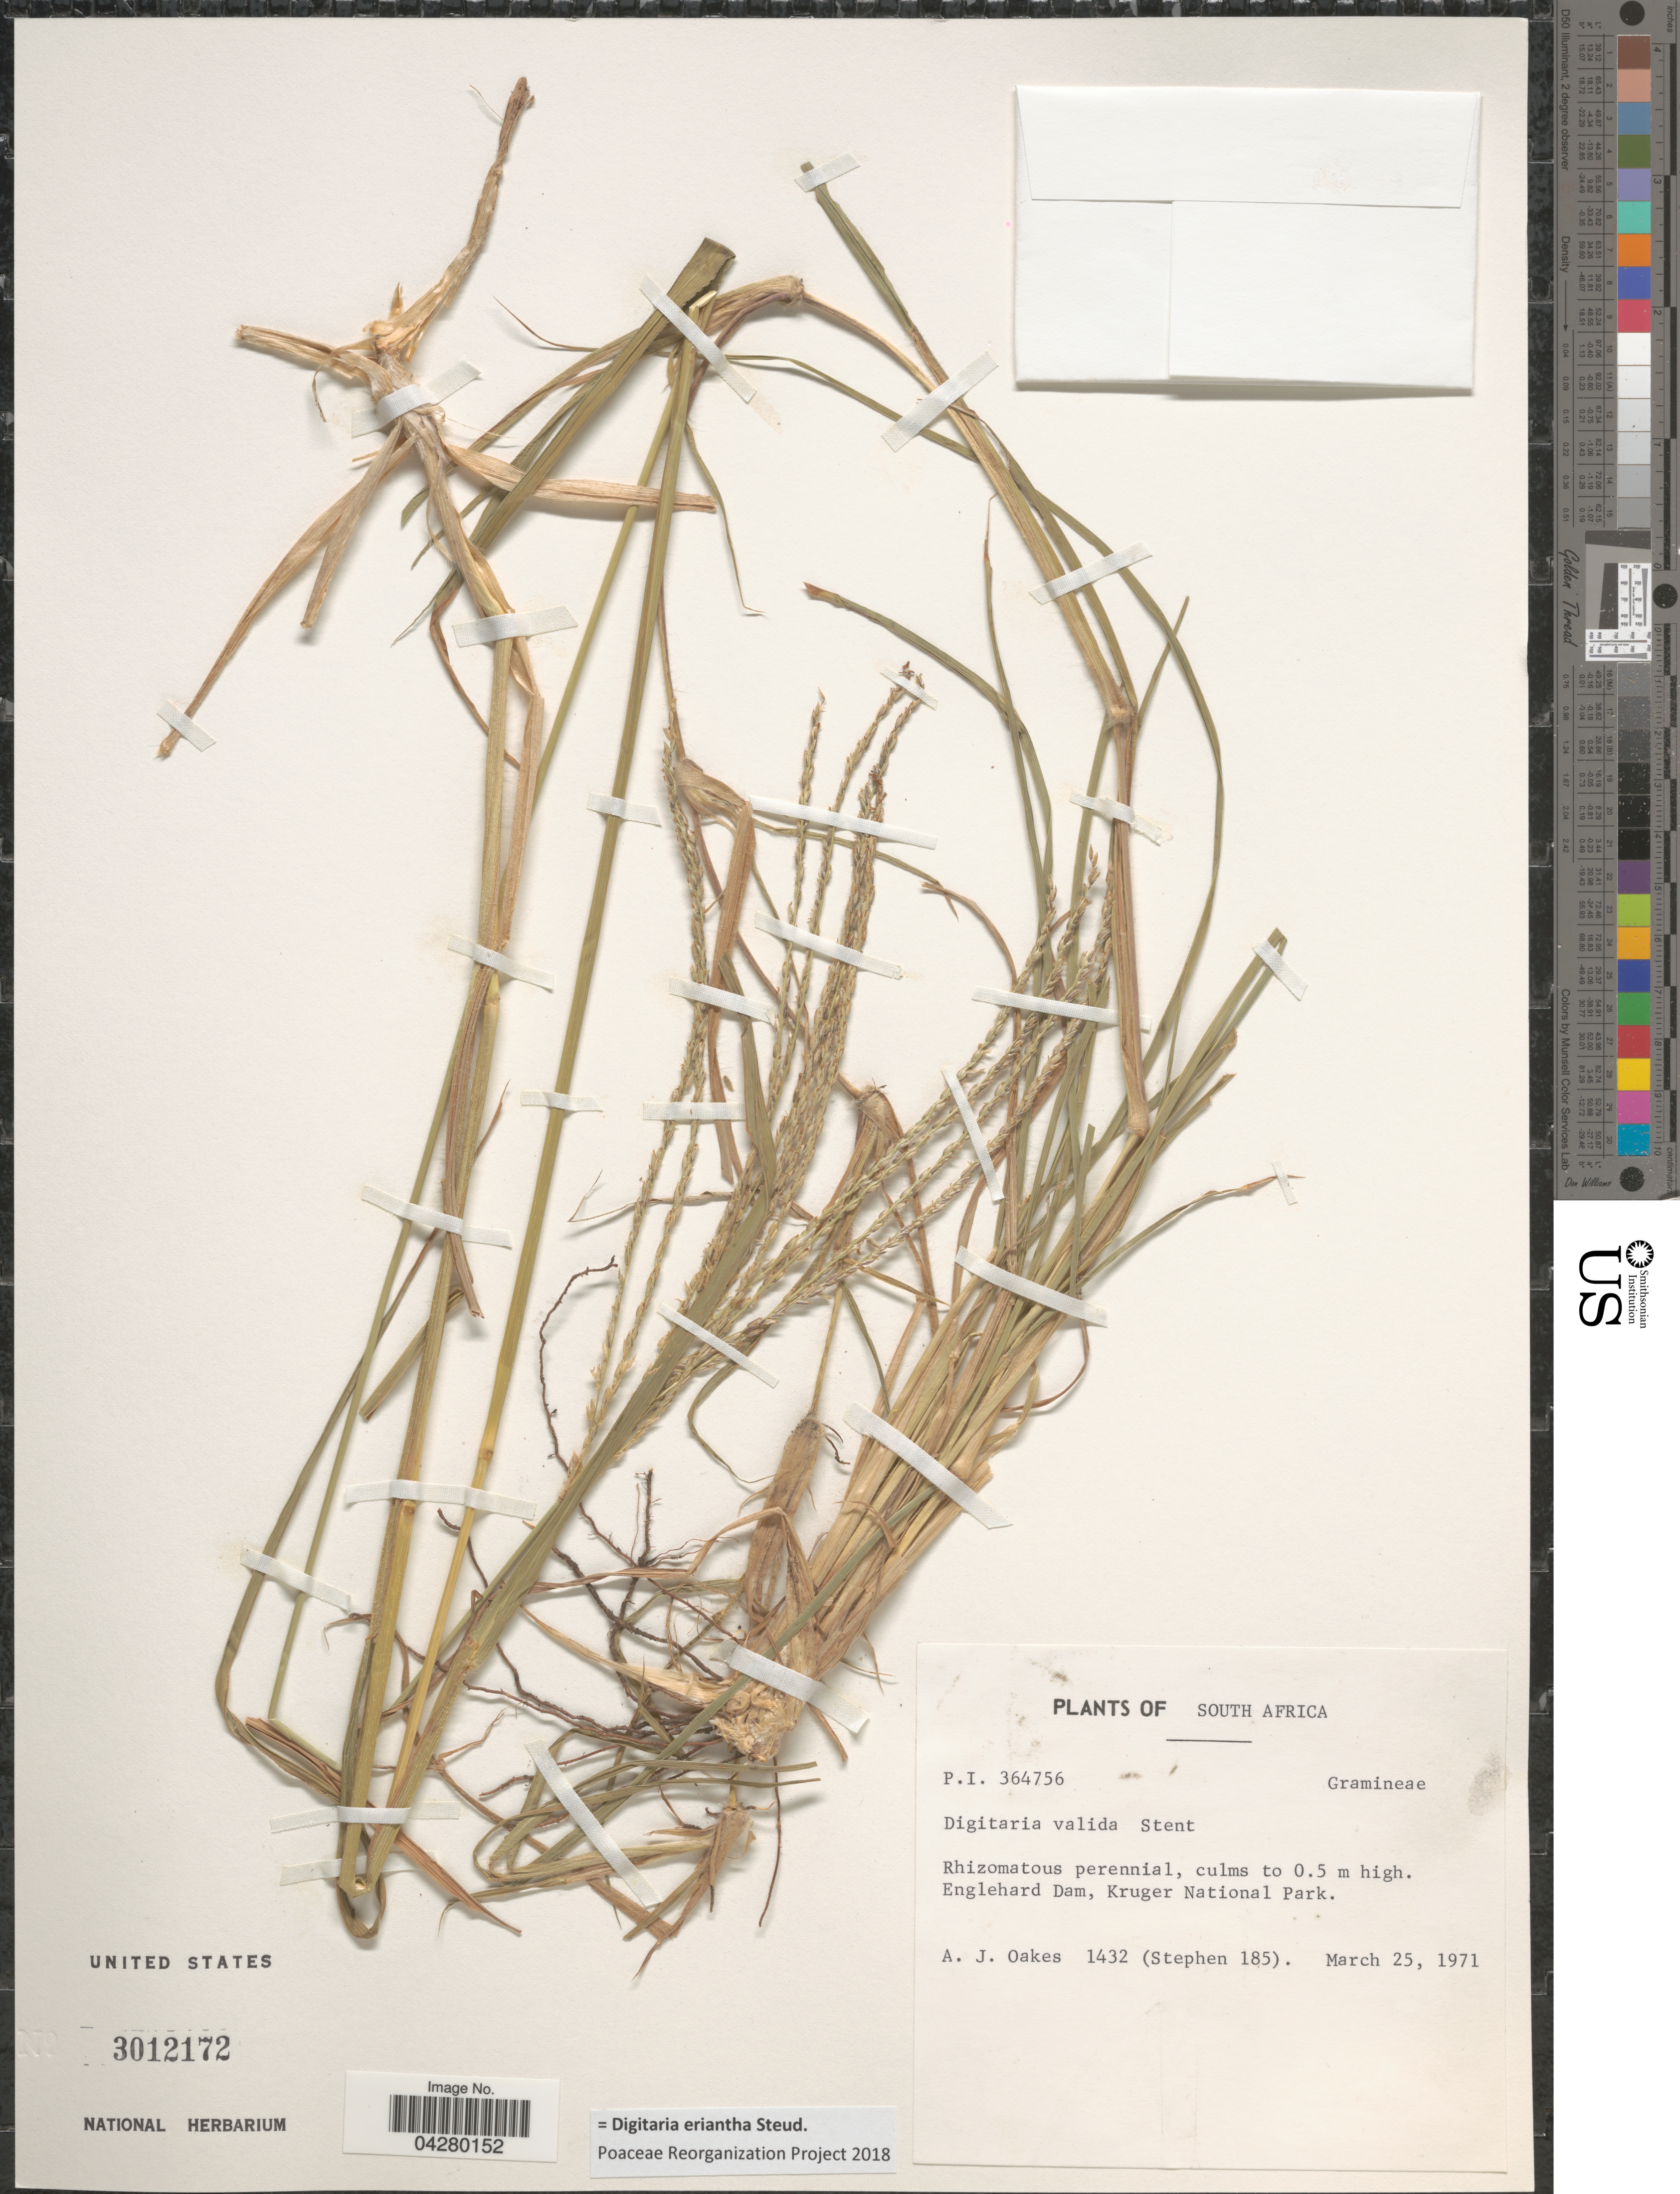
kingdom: Plantae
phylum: Tracheophyta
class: Liliopsida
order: Poales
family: Poaceae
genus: Digitaria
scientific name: Digitaria eriantha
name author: Steud.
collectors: A. Oakes & Stephen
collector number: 1432/185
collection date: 1971-03-25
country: South Africa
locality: Englehard Dam, Kruger National Park.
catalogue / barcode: US 3012172